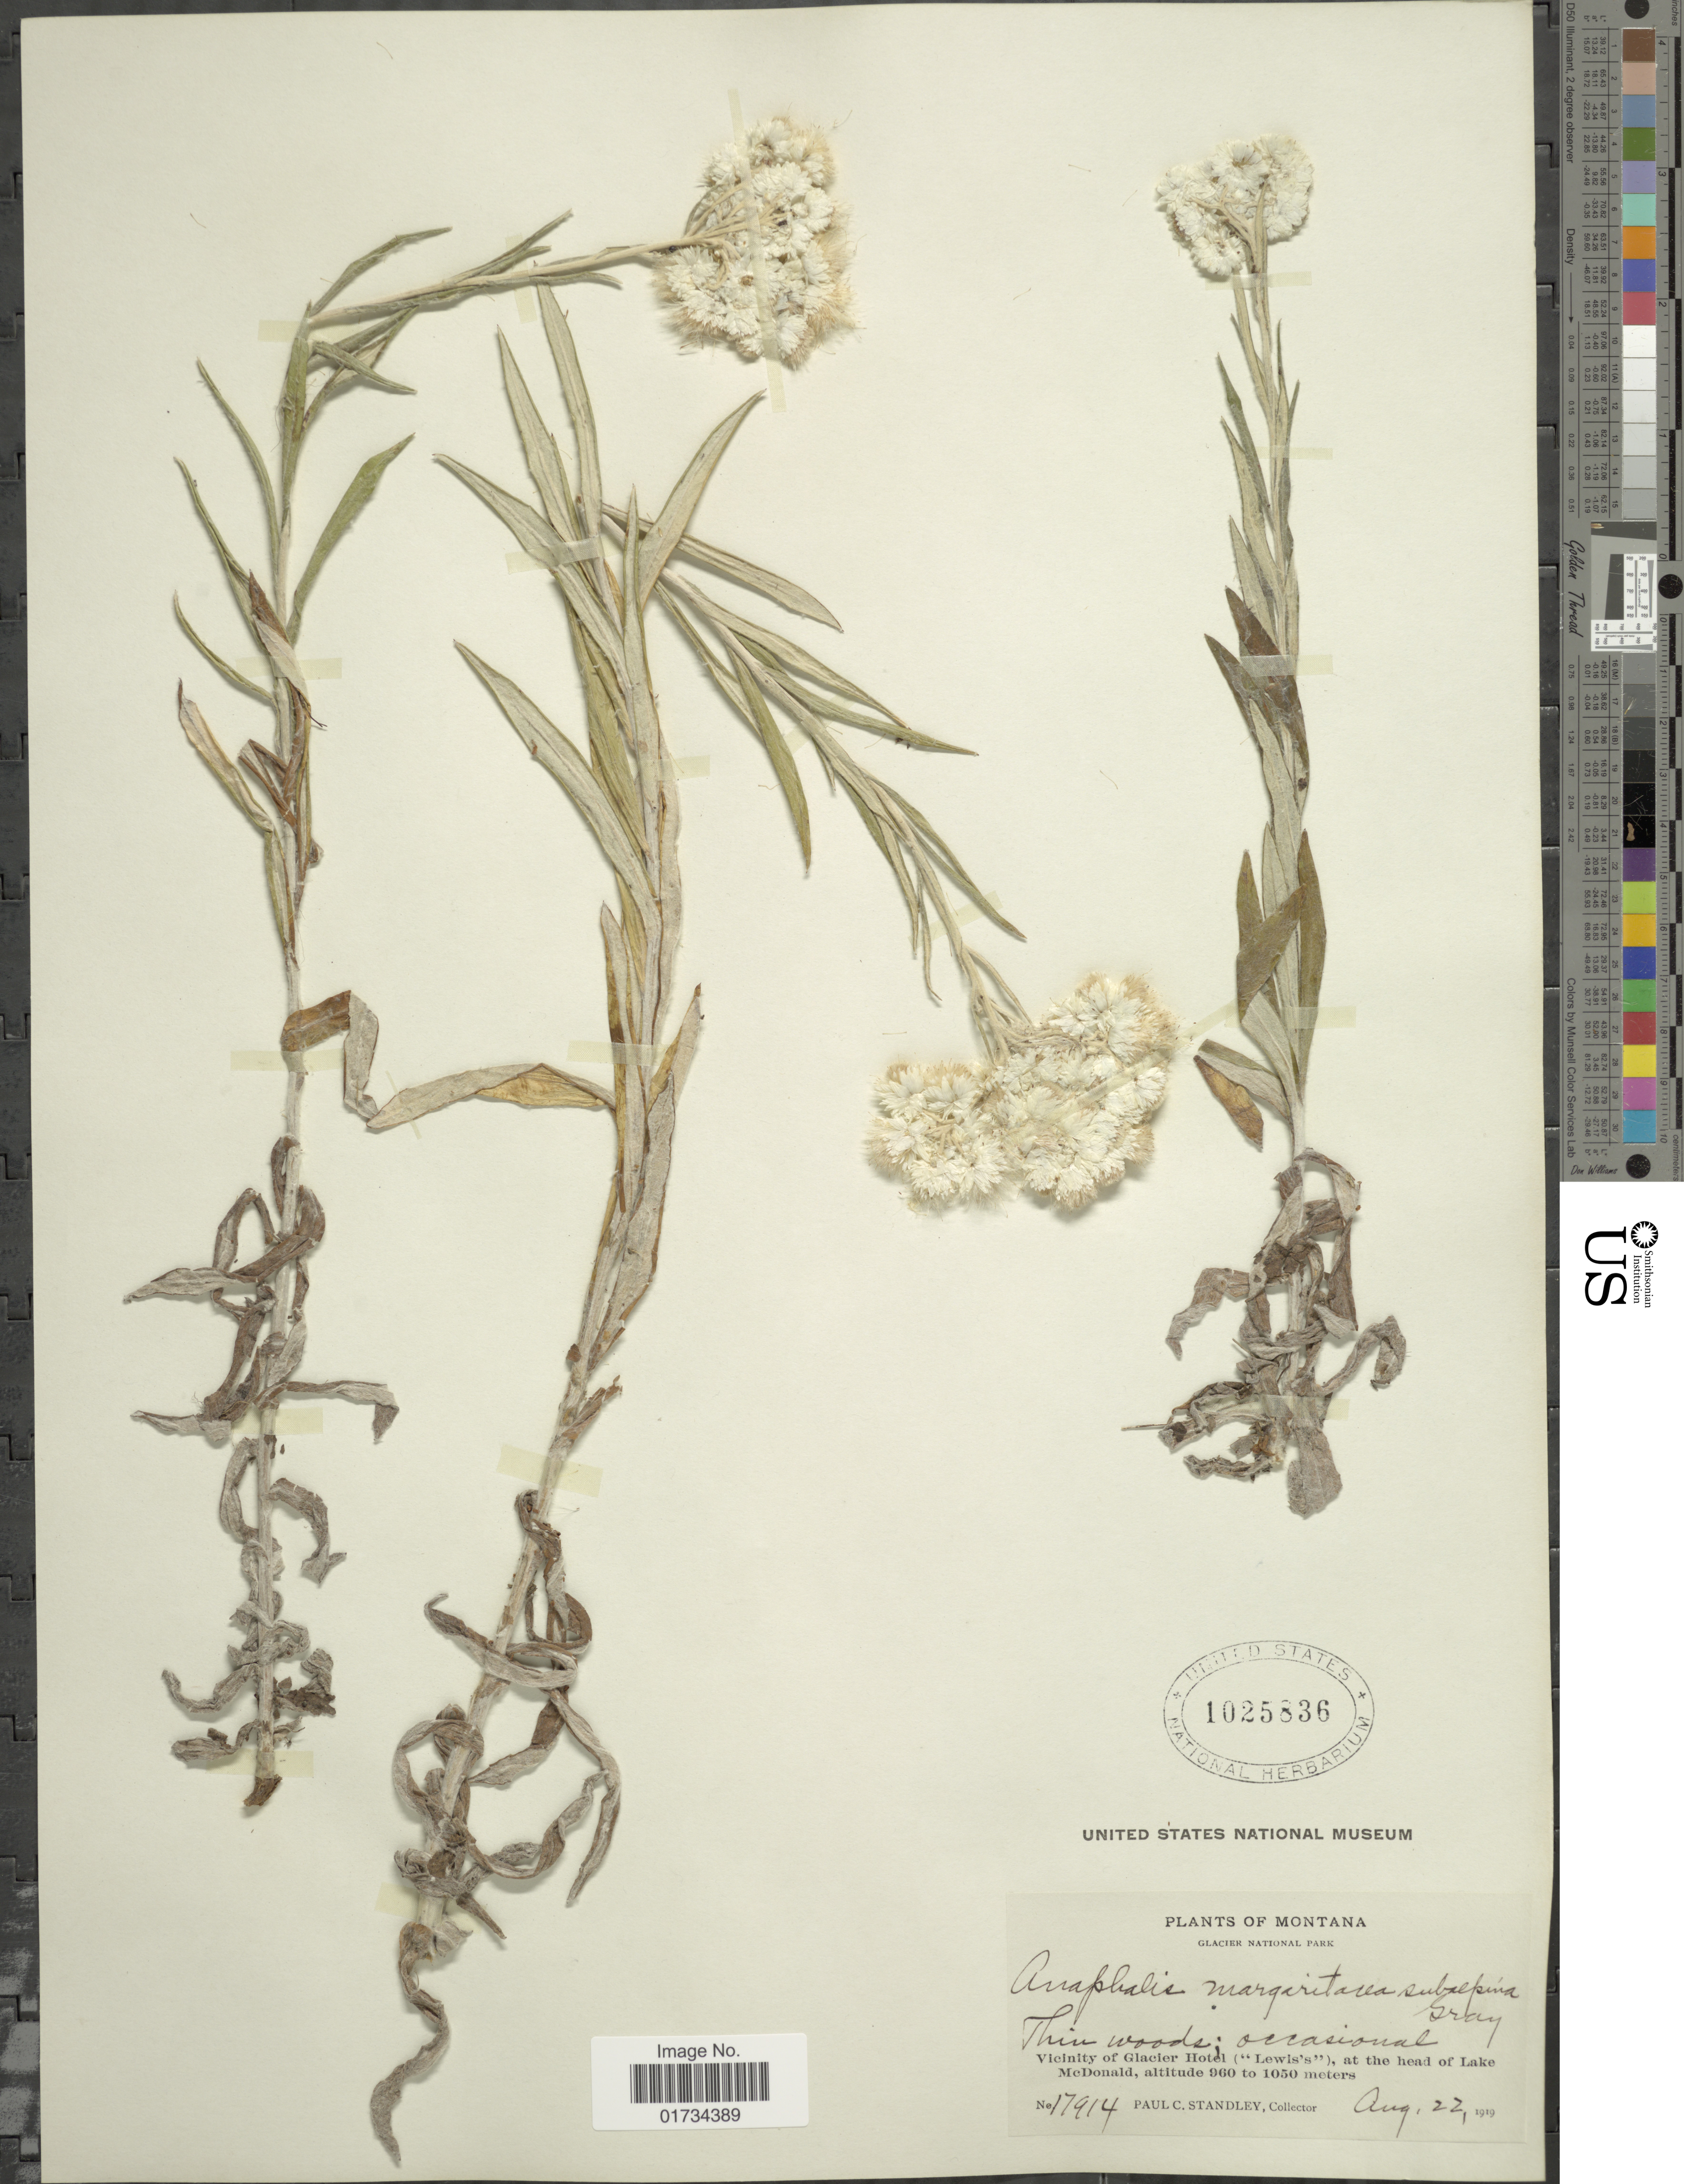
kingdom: Plantae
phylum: Tracheophyta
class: Magnoliopsida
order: Asterales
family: Asteraceae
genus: Anaphalis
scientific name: Anaphalis subalpina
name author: (A. Gray) Rydb.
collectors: P. C. Standley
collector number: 17914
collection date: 1919-08-22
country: United States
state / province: Montana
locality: Montana. Glacier National Park. Thin woods. Vicinity of Glacier Hotel ("Lewis's"), at the head of Lake McDonald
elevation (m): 960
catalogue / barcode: US 1025836